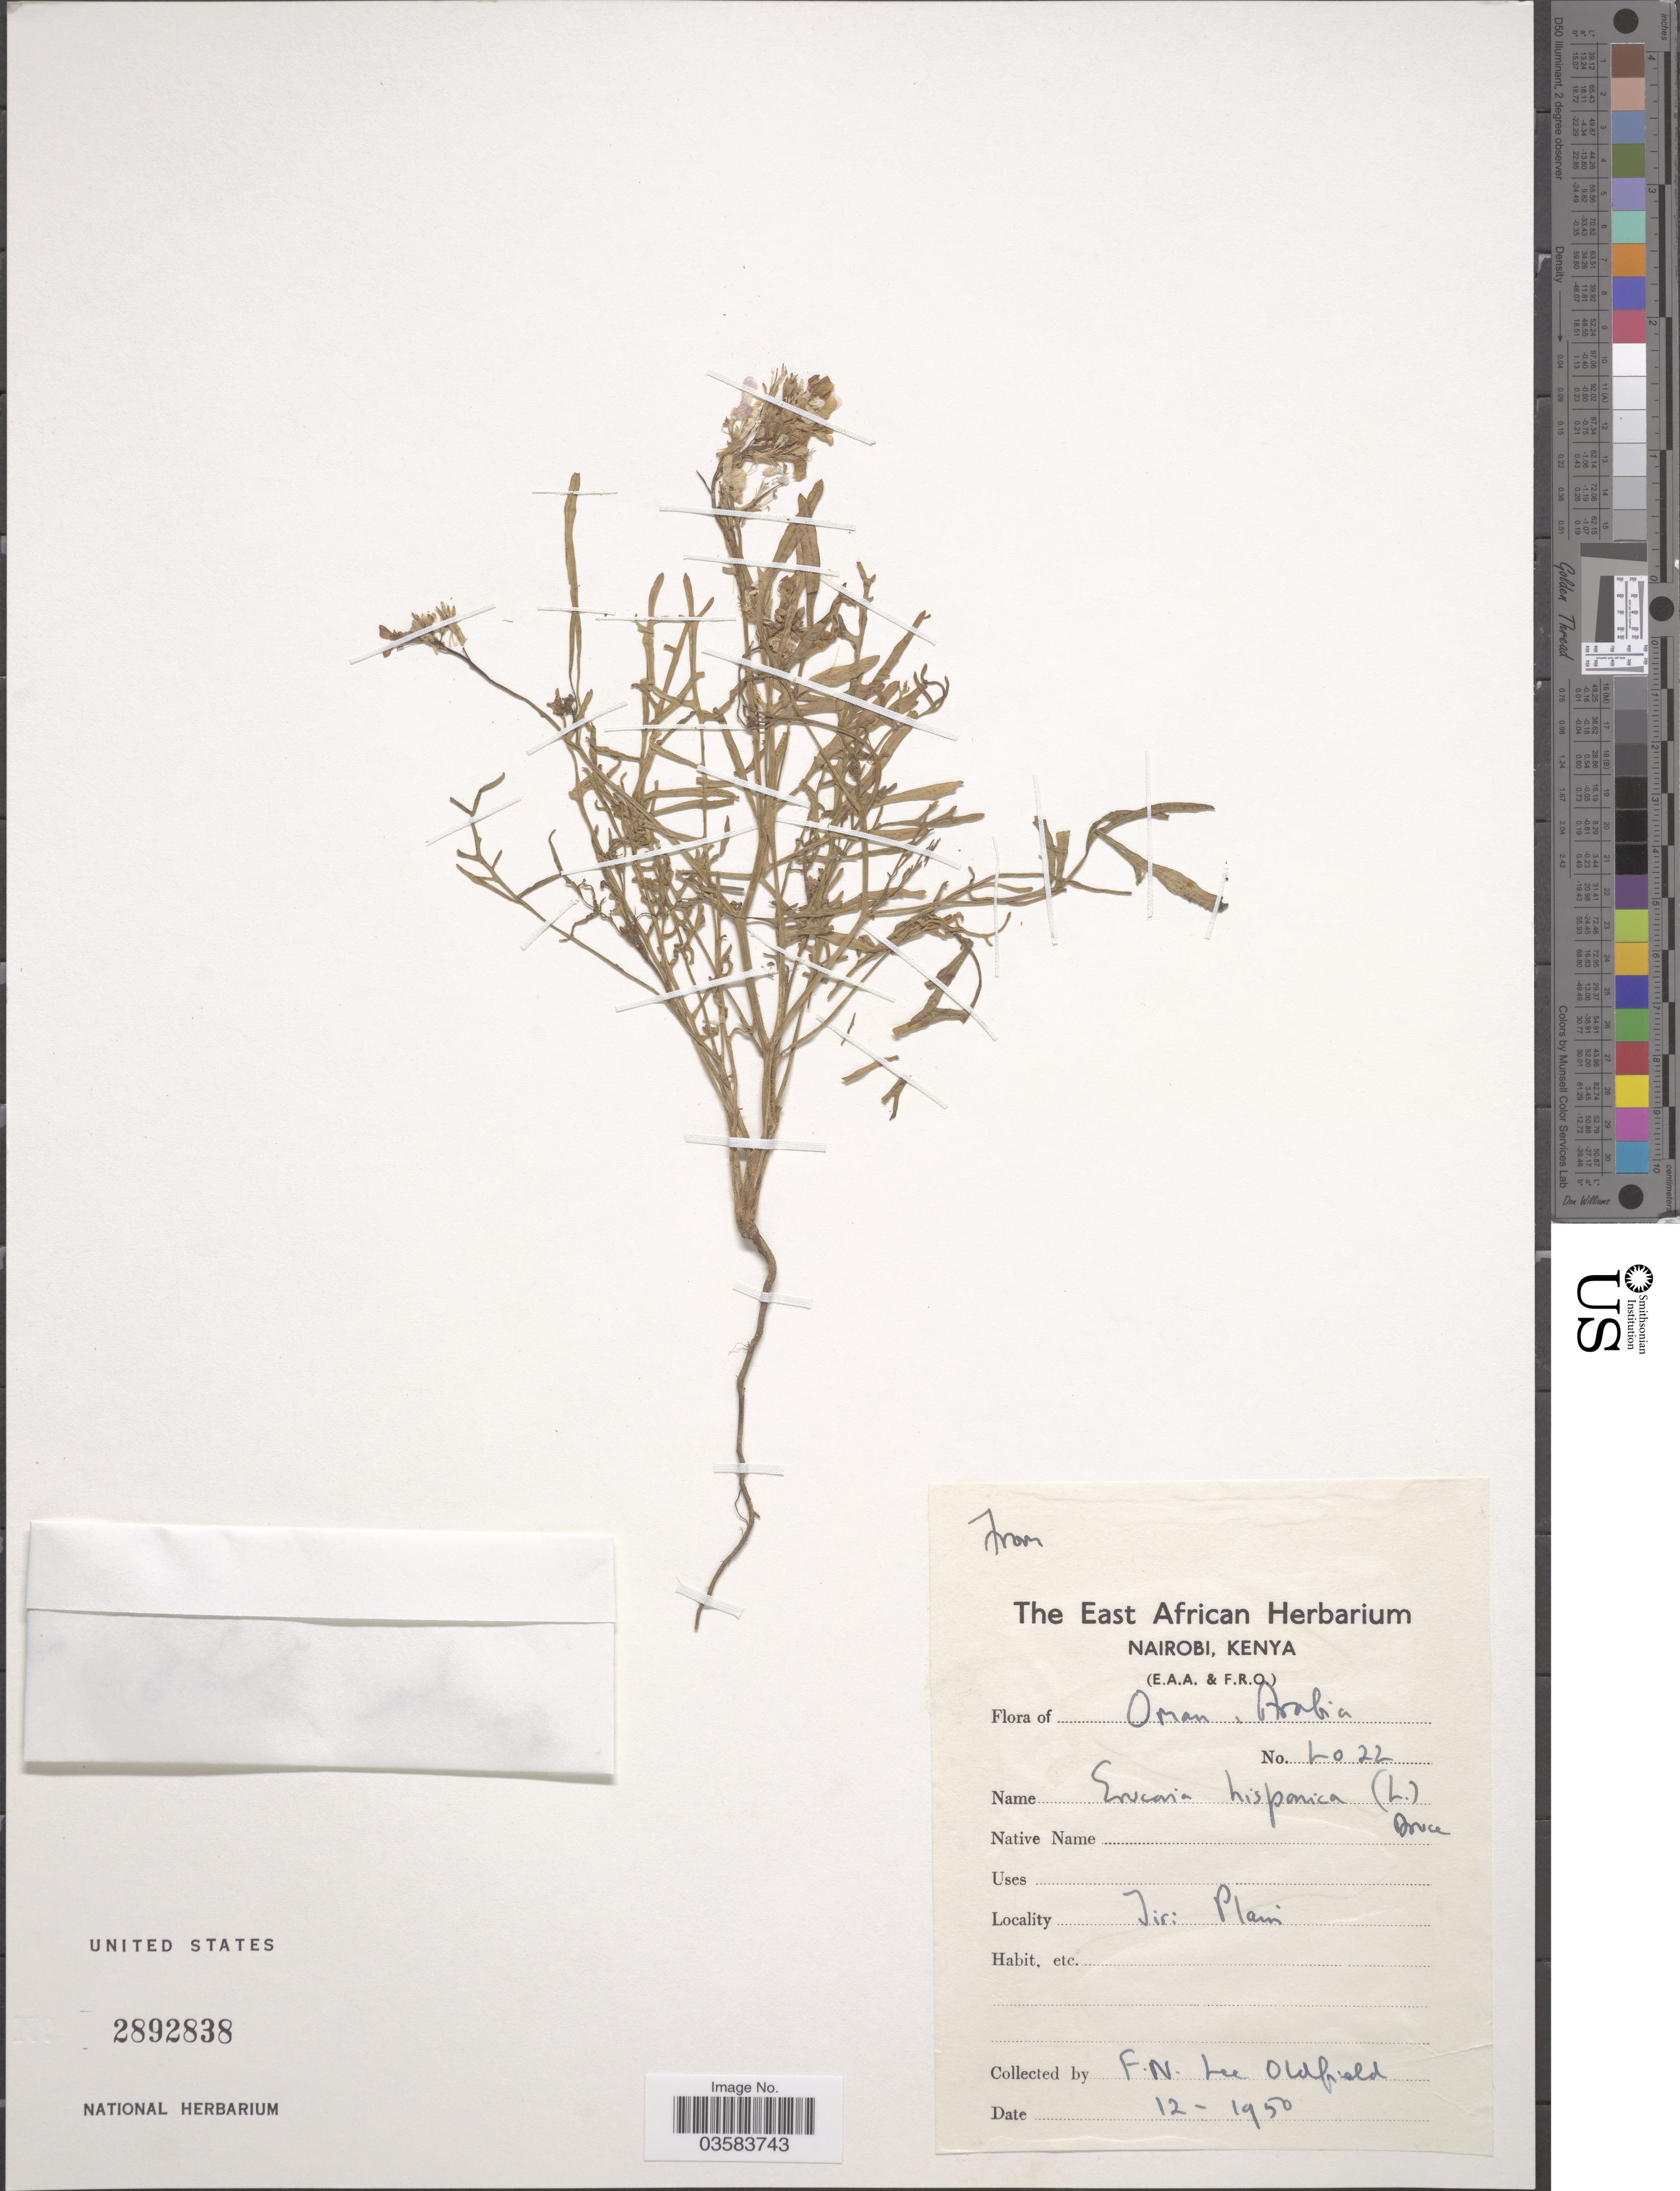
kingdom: Plantae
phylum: Tracheophyta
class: Magnoliopsida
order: Brassicales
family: Brassicaceae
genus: Erucaria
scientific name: Erucaria hispanica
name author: Druce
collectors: F. N. Lee-Oldfield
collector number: L022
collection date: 1950-12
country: Algeria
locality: Oran, Arabia. Jiri Plain.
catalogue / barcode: US 2892838